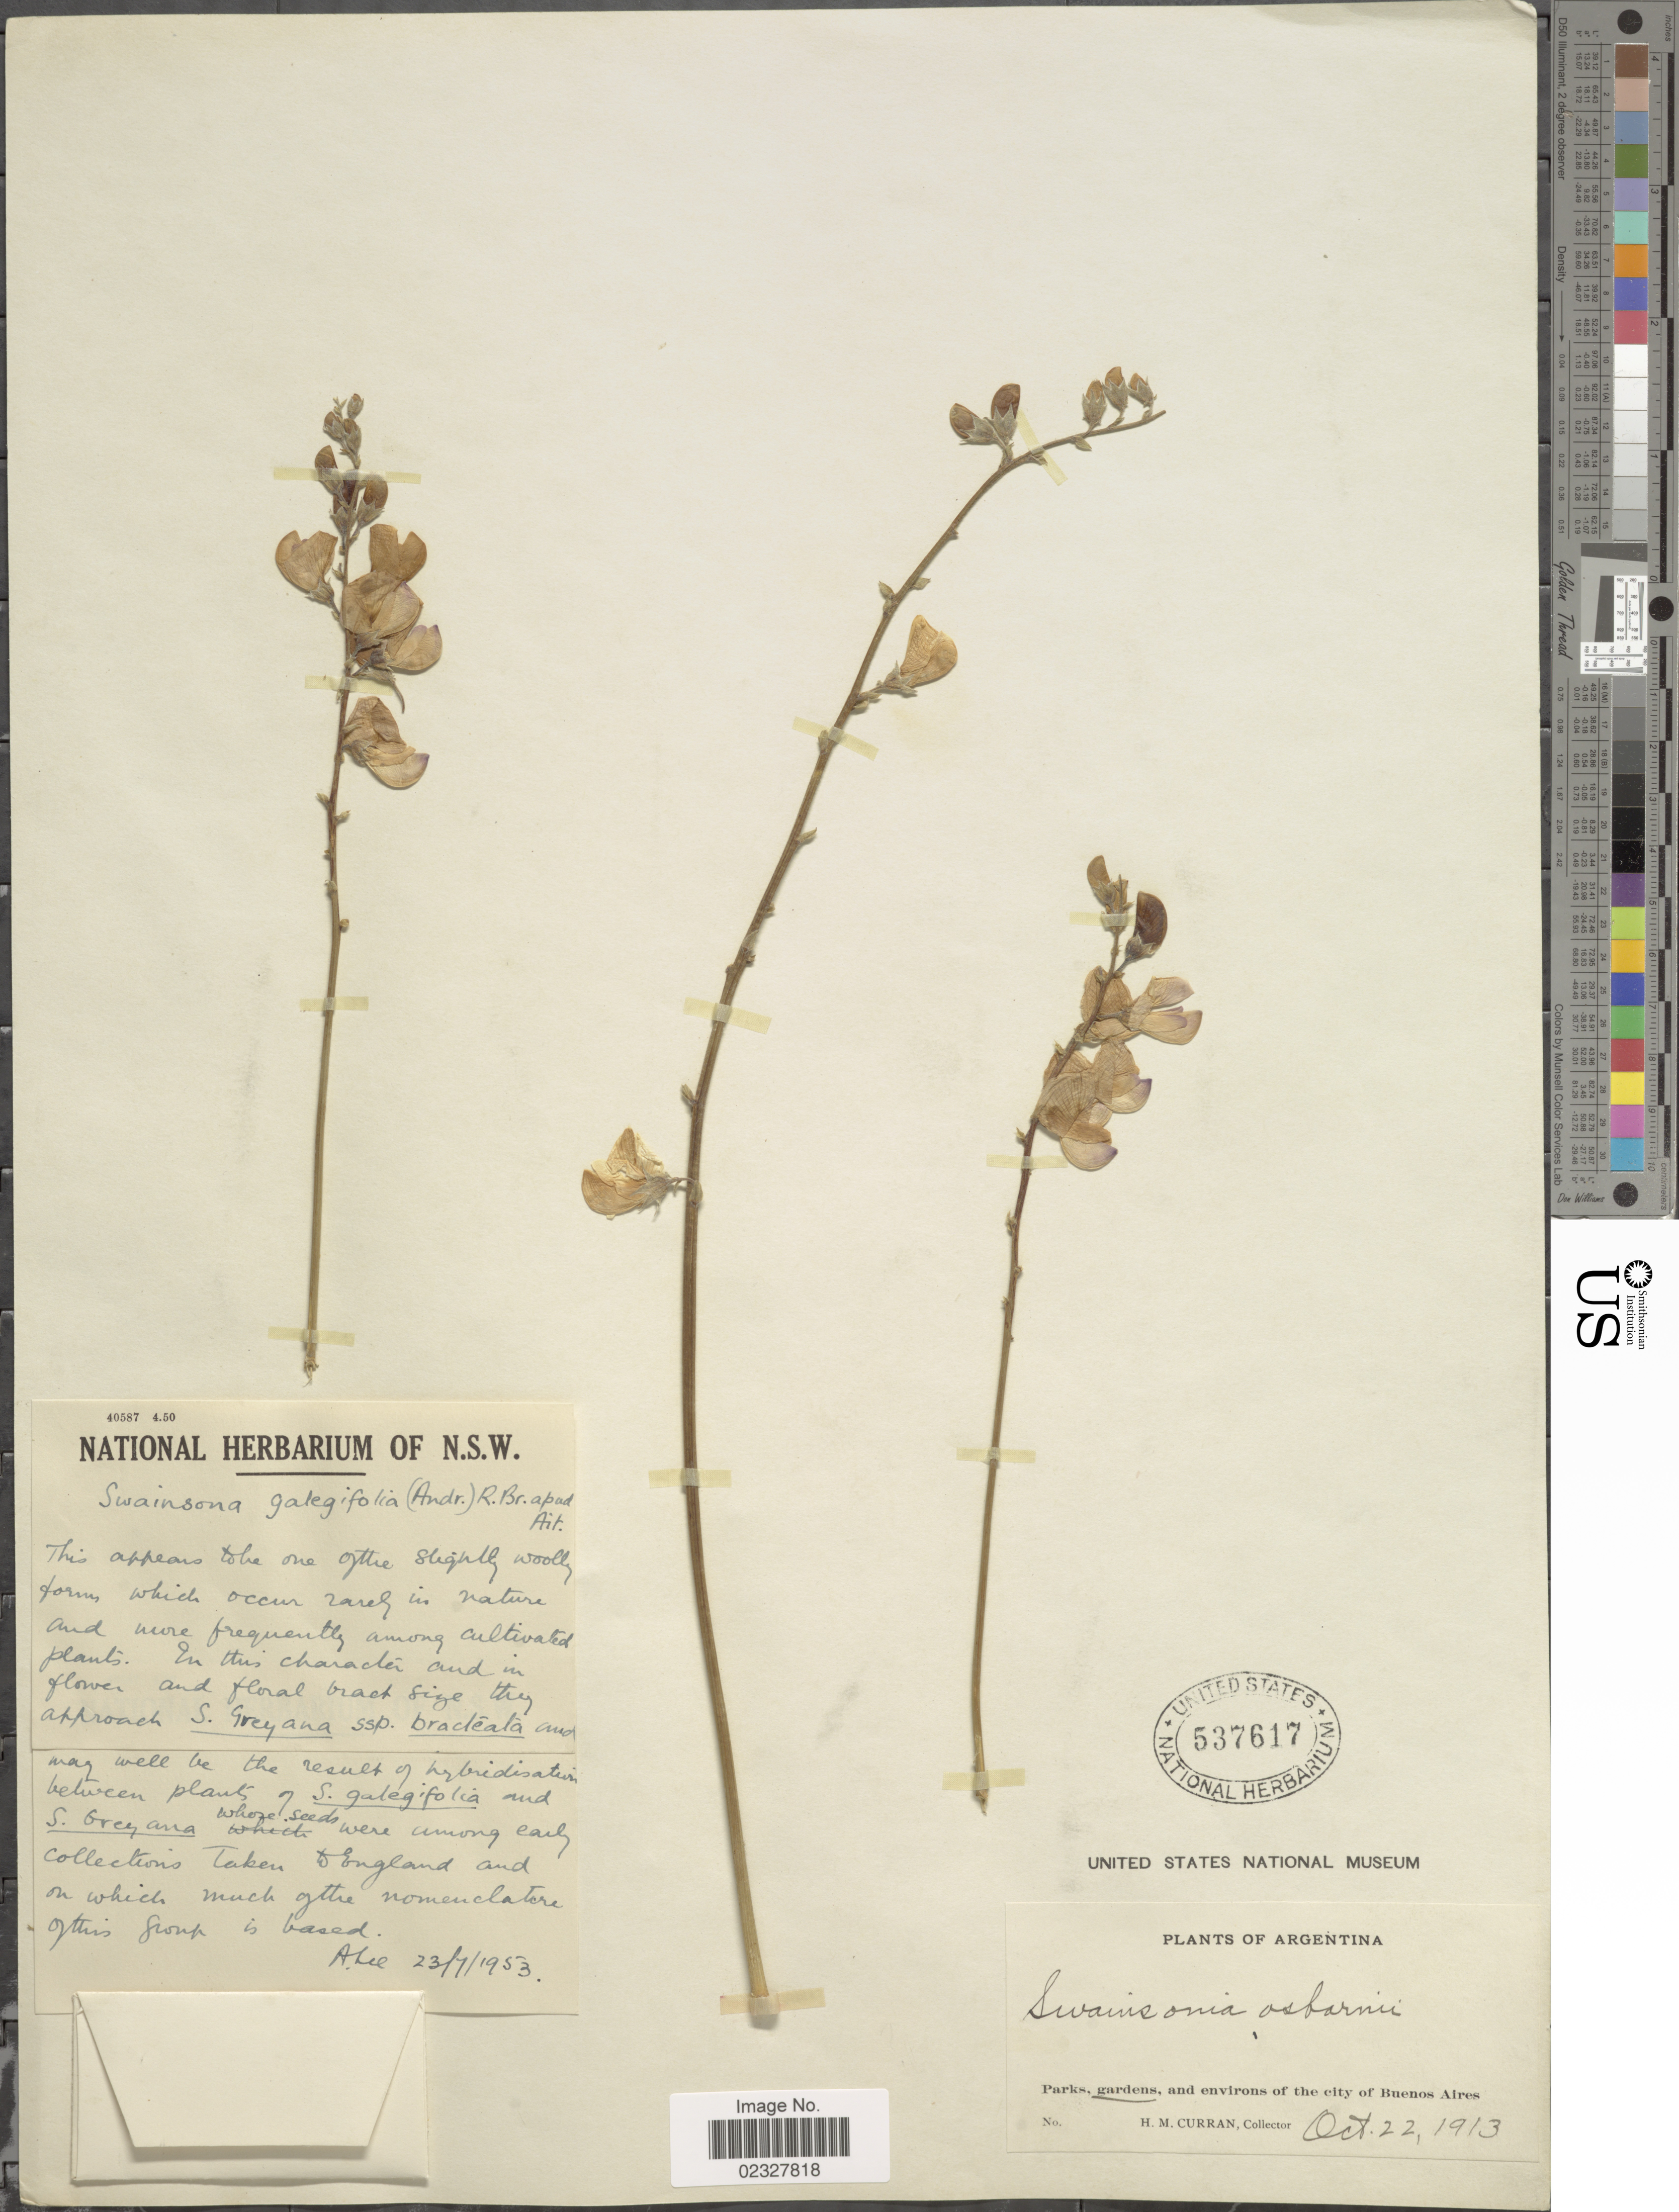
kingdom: Plantae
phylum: Tracheophyta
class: Magnoliopsida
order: Fabales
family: Fabaceae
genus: Swainsona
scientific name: Swainsona galegifolia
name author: (Andrews) R. Br.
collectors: H. M. Curran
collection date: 1913-10-22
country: Argentina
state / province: Buenos Aires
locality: Argentina, Parks, gradens and environs of the city of Buenos Aires.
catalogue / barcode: US 537617